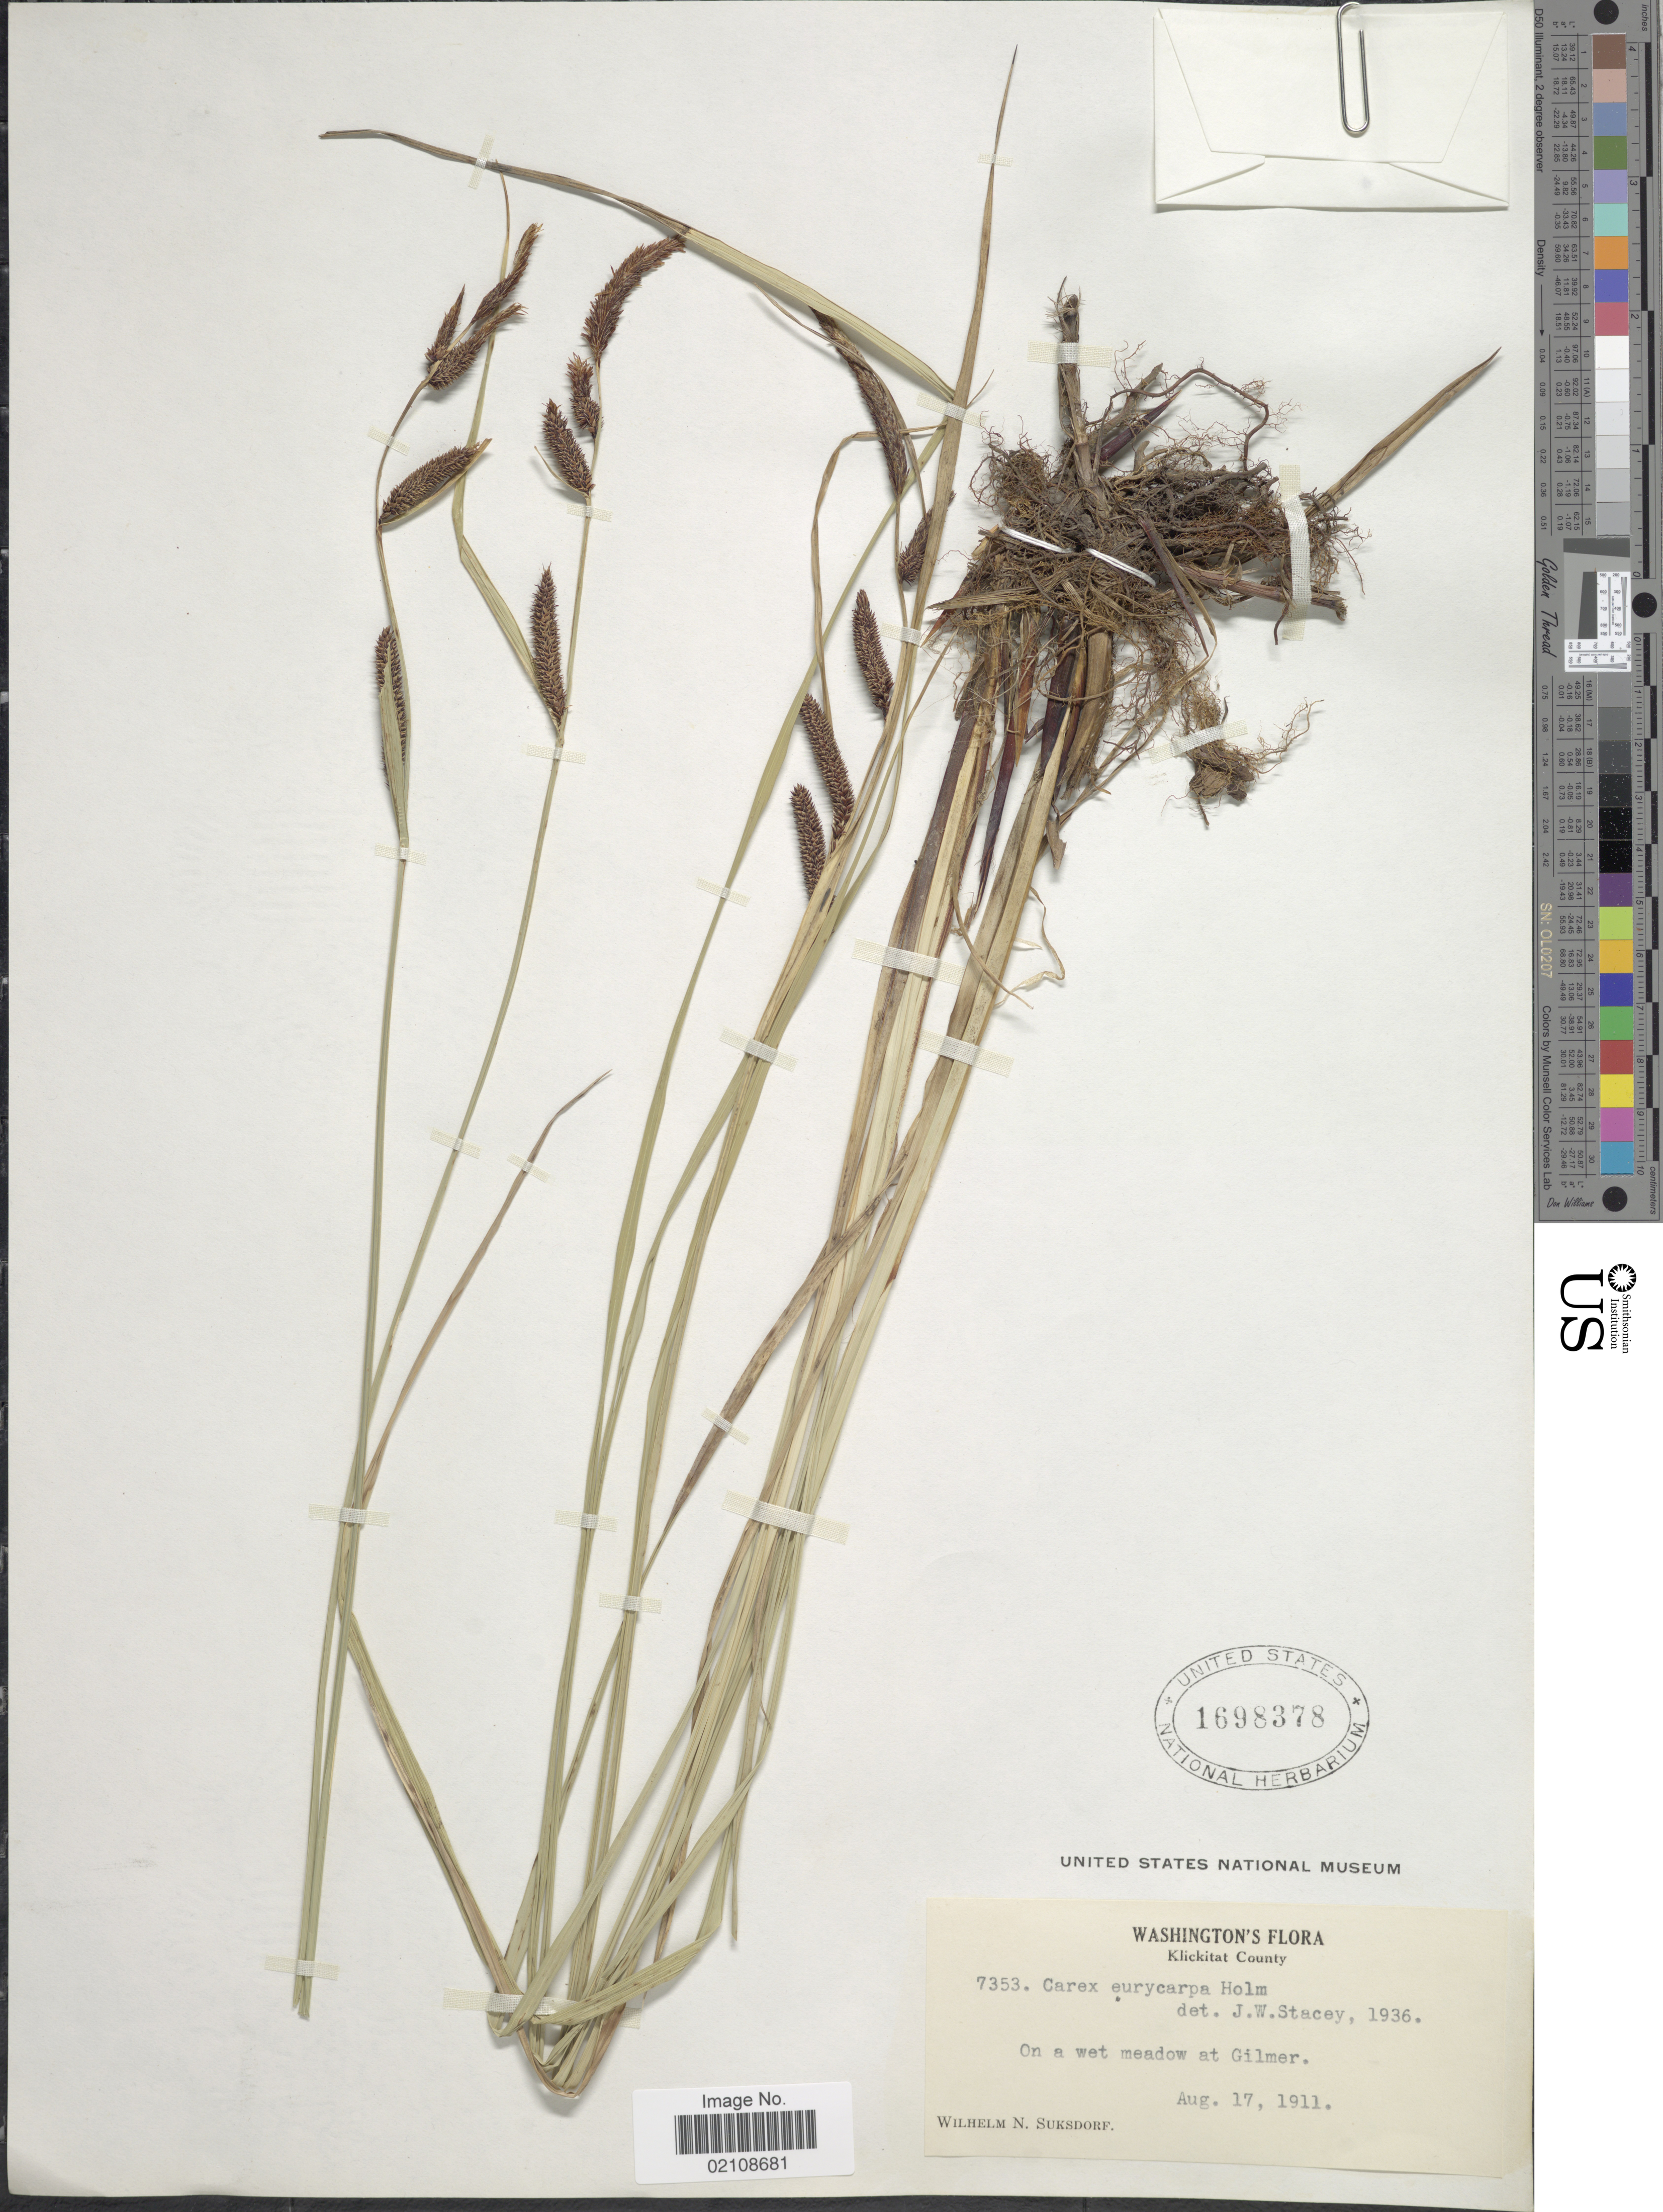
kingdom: Plantae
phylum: Tracheophyta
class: Liliopsida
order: Poales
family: Cyperaceae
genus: Carex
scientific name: Carex angustata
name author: Boott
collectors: W. N. Suksdorf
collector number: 7353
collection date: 1911-08-17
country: United States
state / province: Washington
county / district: Klickitat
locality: Klickitat County, on a wet meadow at Gilmer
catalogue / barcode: US 1698378